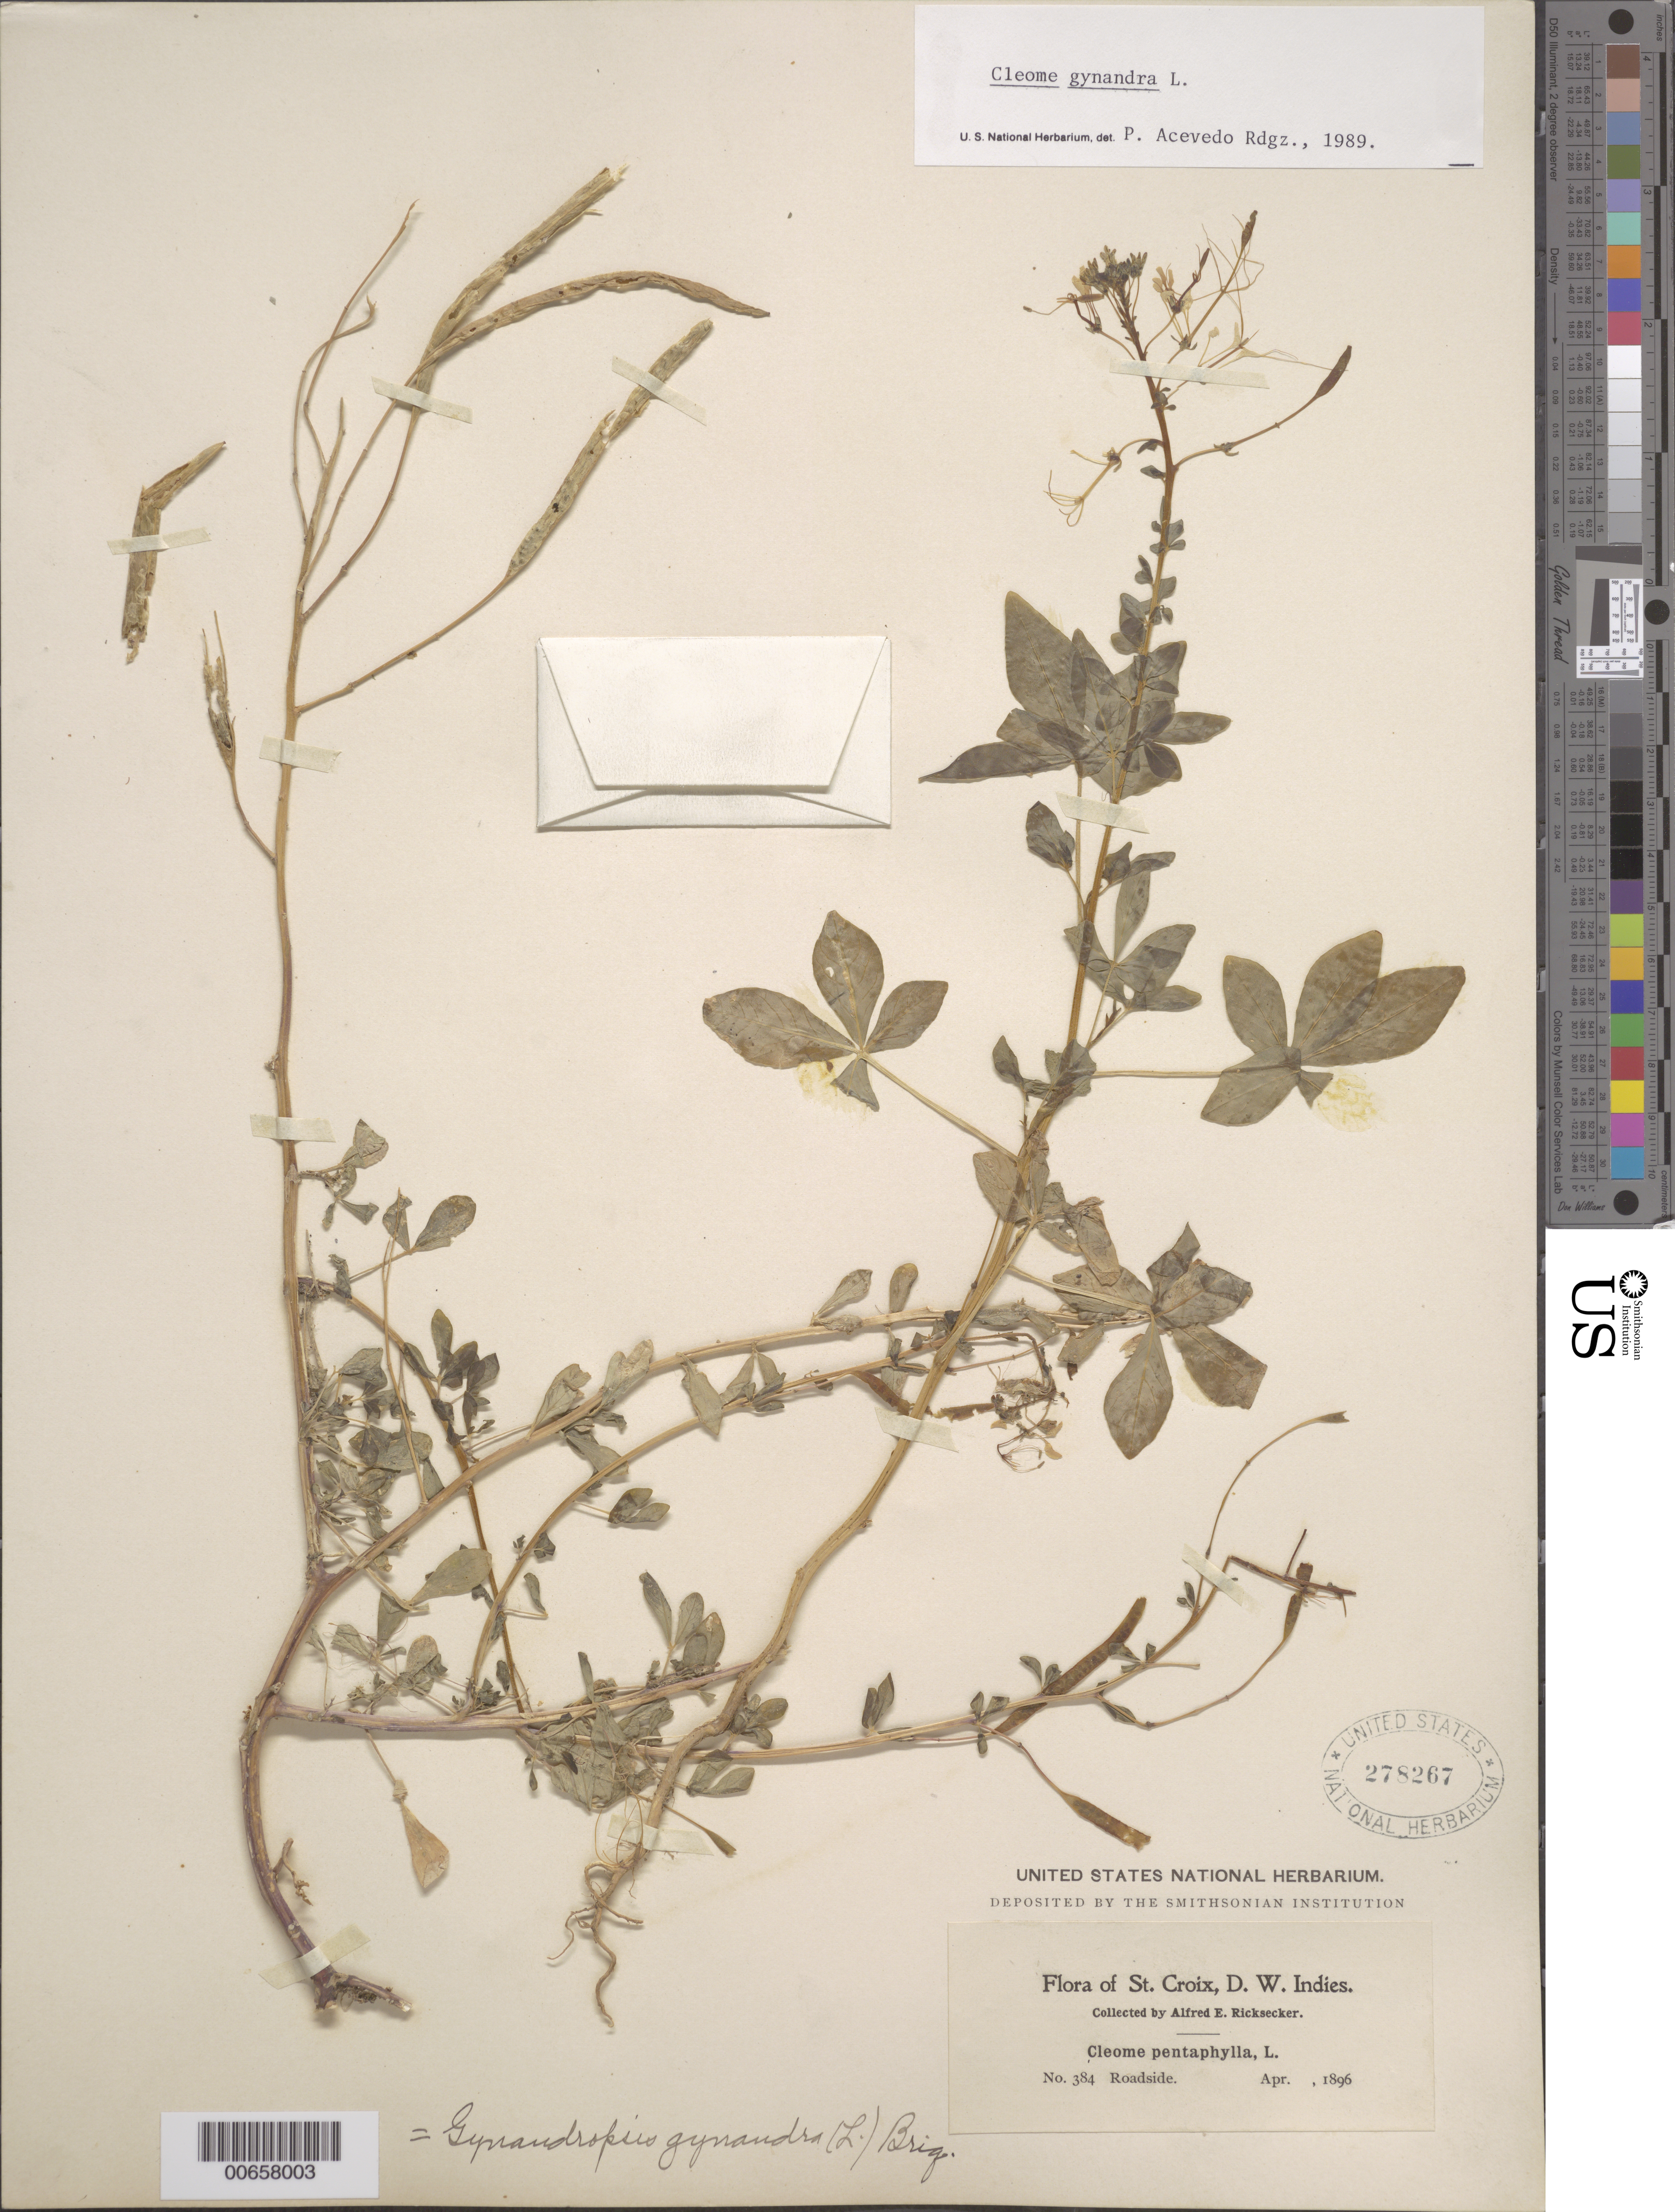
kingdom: Plantae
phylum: Tracheophyta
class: Magnoliopsida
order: Brassicales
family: Cleomaceae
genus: Gynandropsis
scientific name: Gynandropsis gynandra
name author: (L.) Briq.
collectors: A. E. Ricksecker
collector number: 384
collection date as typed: Apr 1896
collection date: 1896-04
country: U.S. Virgin Islands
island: St. Croix Island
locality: Roadside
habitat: Roadside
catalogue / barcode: US 278267